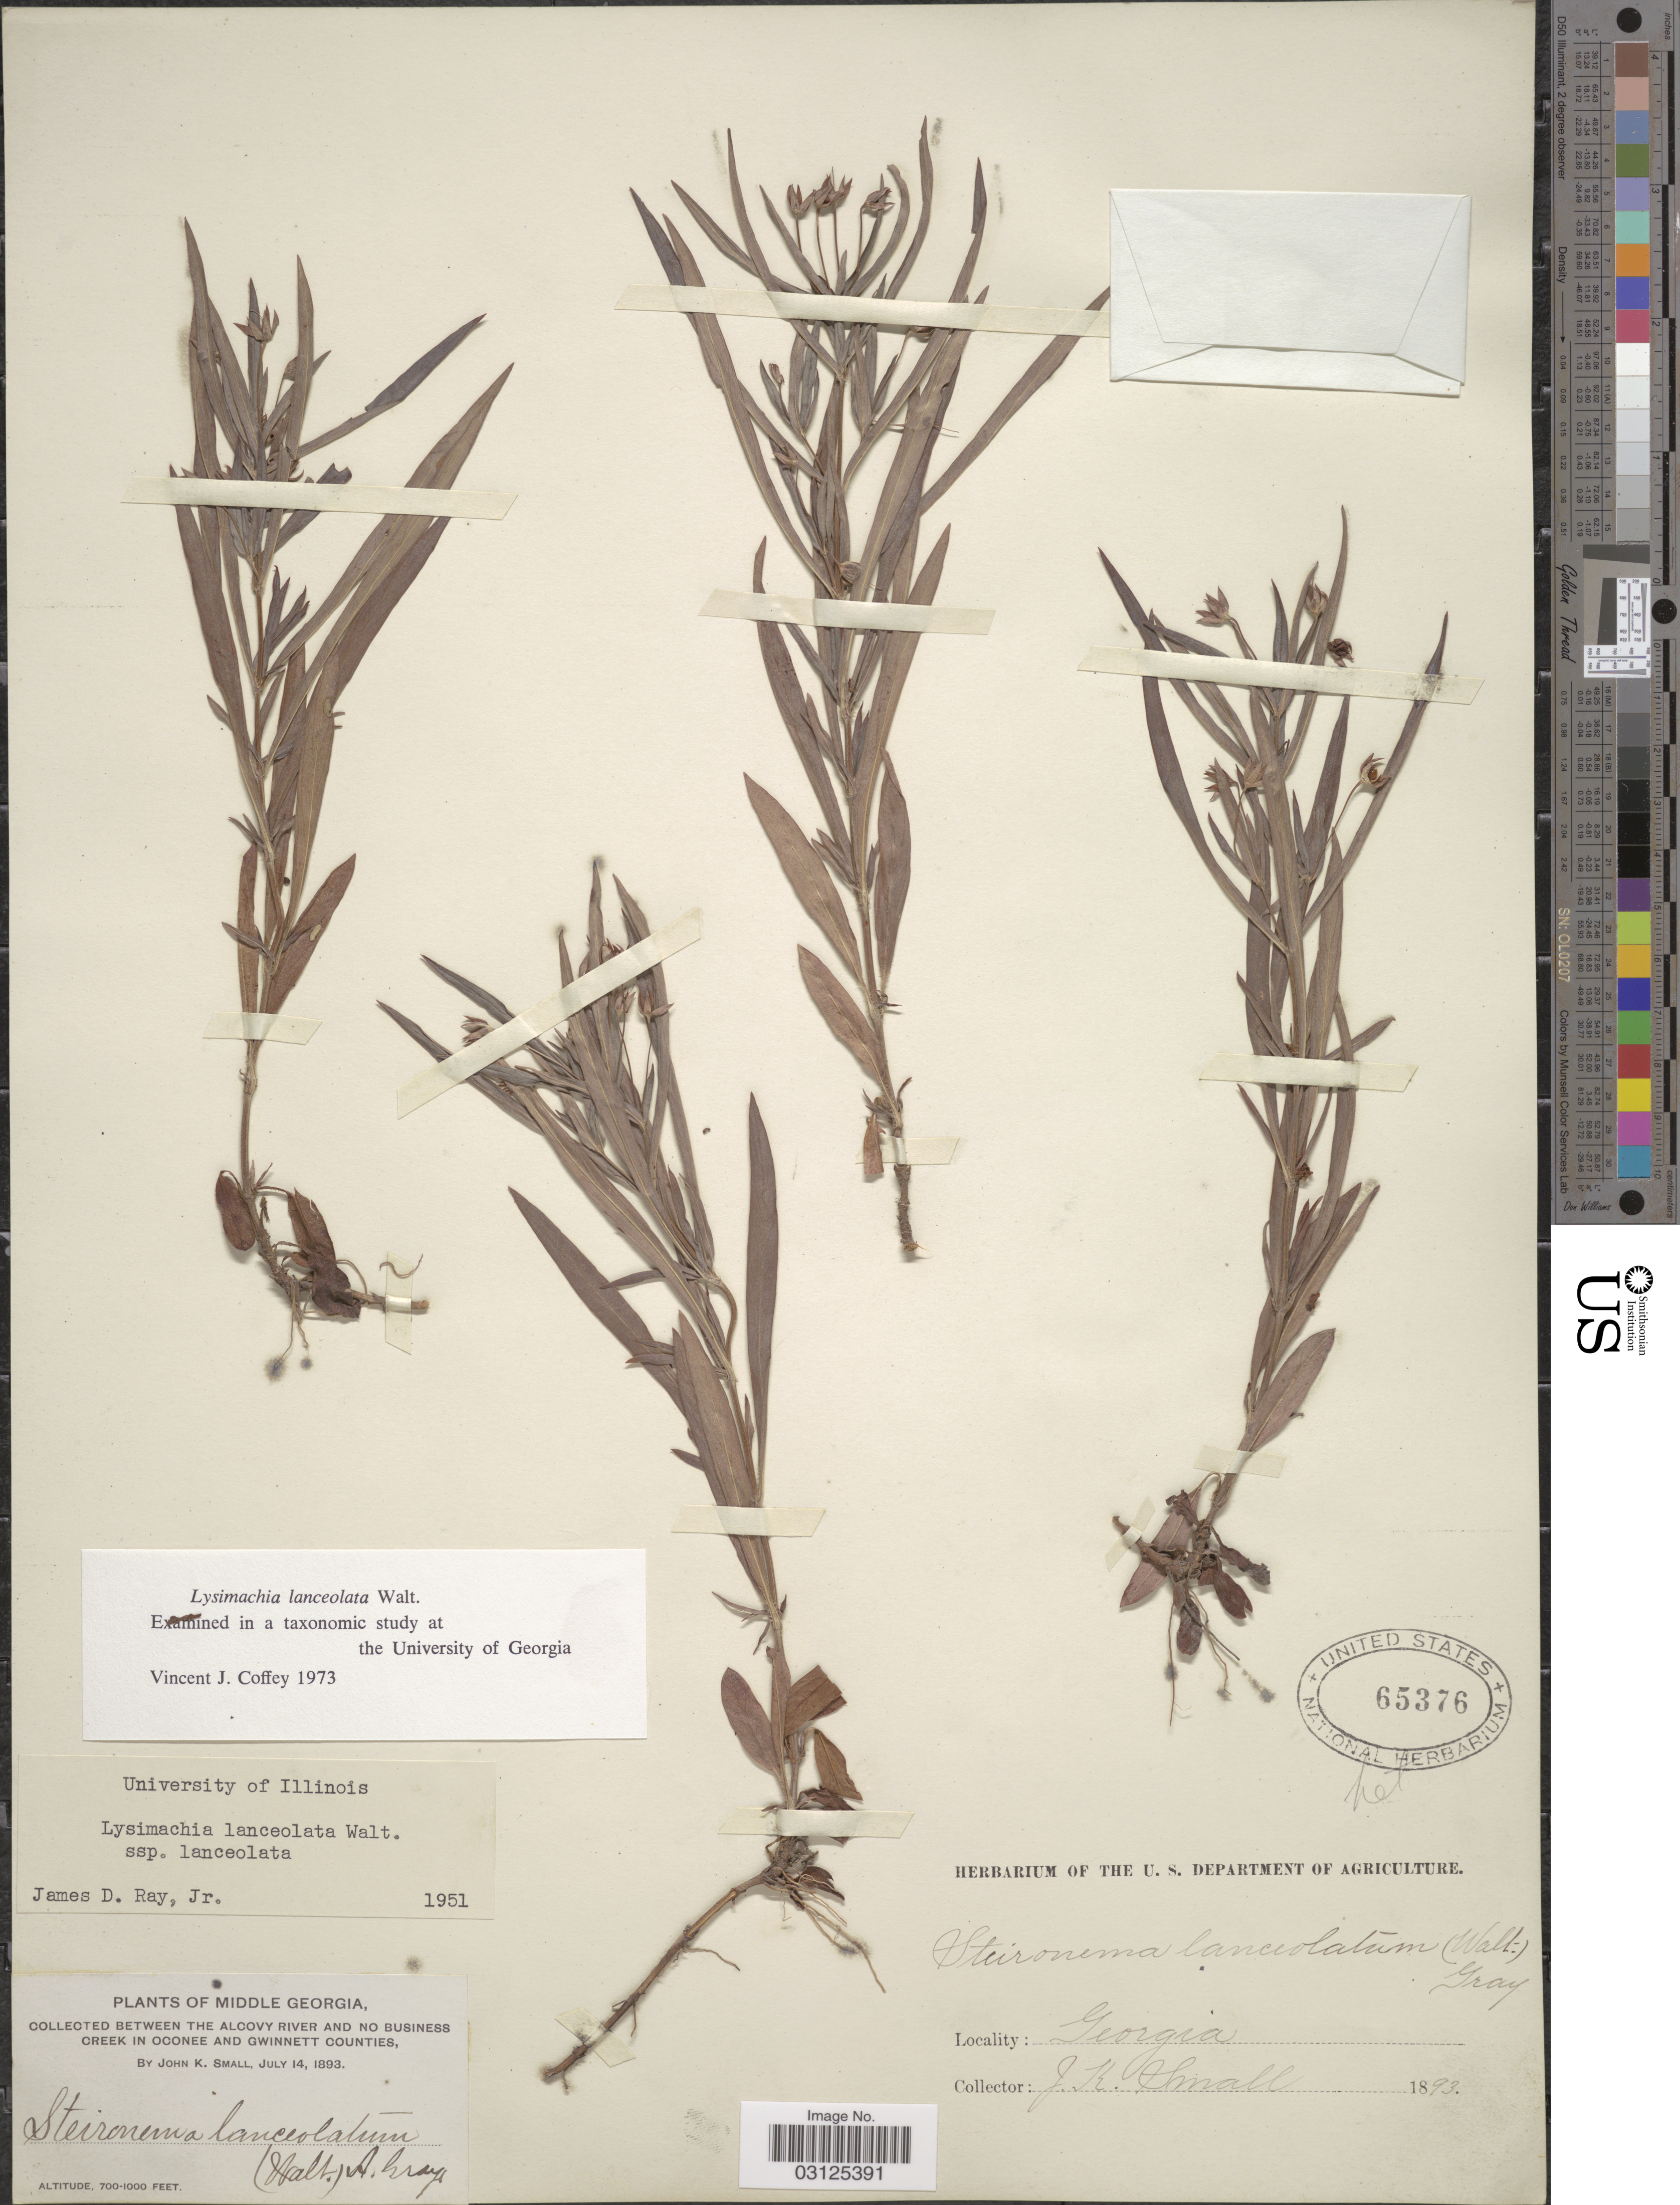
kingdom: Plantae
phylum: Tracheophyta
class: Magnoliopsida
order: Ericales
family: Primulaceae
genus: Lysimachia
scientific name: Lysimachia lanceolata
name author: Walter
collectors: J. K. Small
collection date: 1893-07-14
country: United States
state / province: Georgia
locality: Middle Georgia, between the Alcovy River and No Business Creek in Oconee and Gwinnett Counties.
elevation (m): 213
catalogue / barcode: US 65376